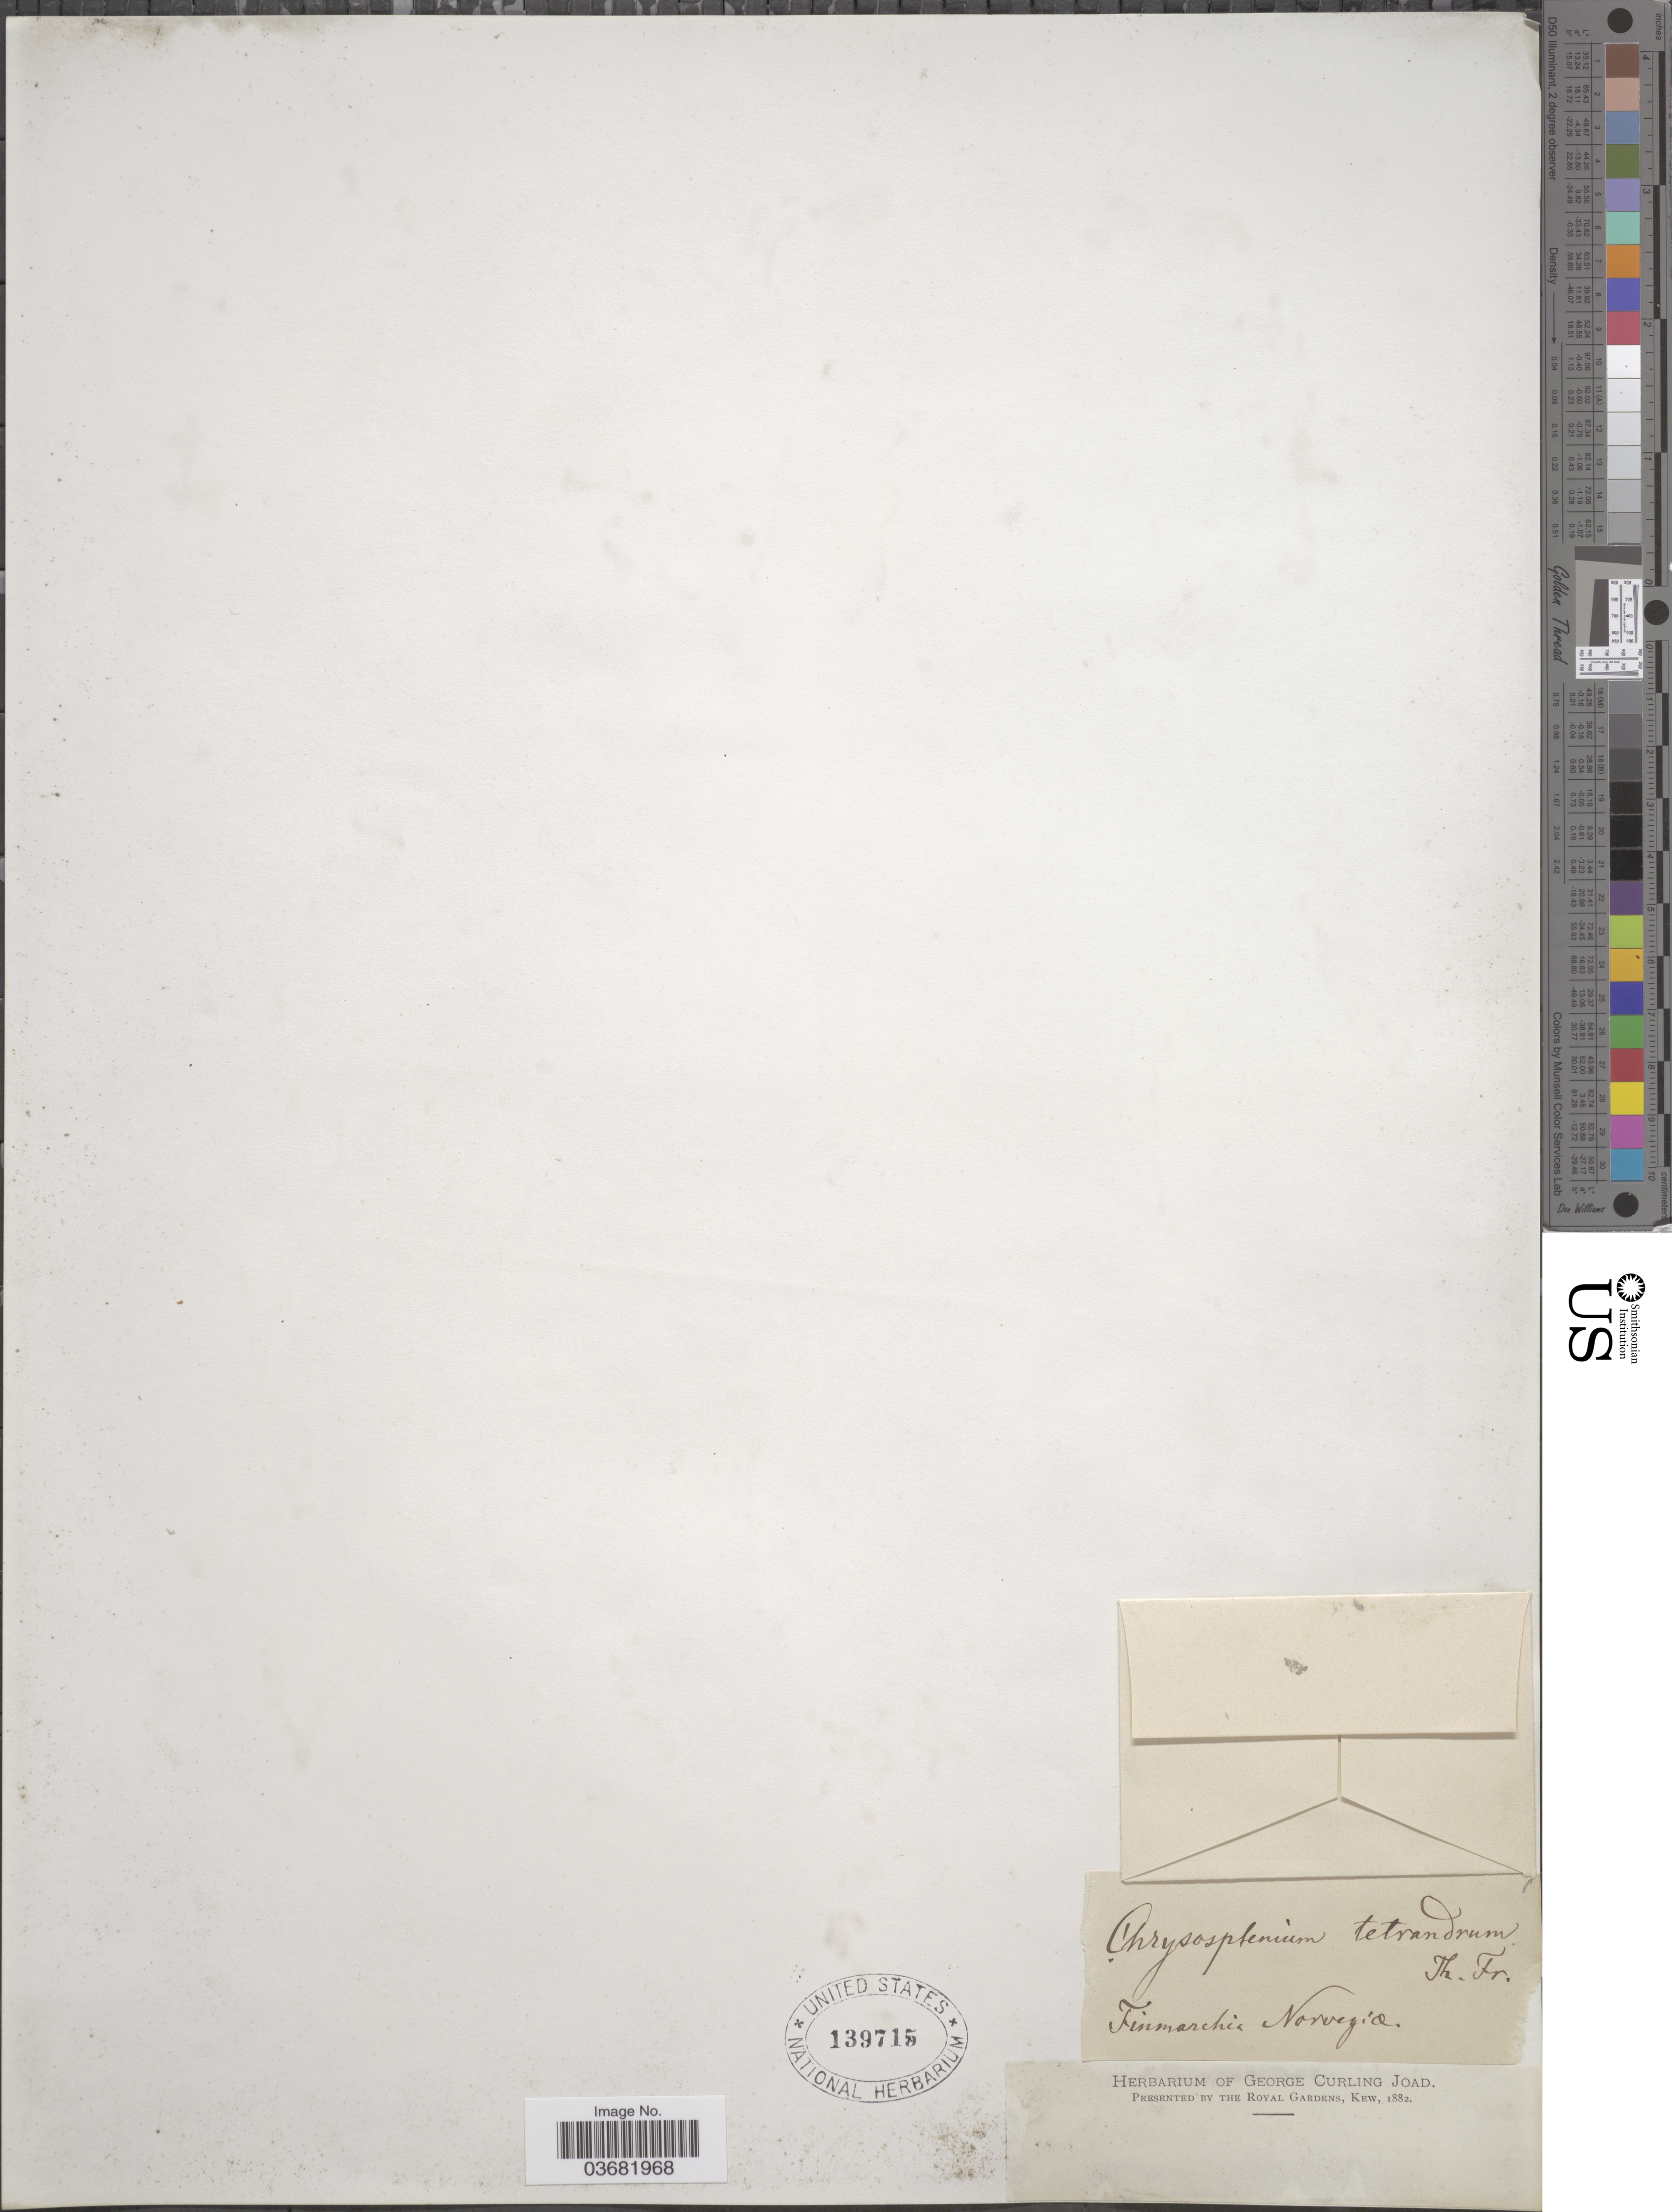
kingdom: Plantae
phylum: Tracheophyta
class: Magnoliopsida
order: Saxifragales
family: Saxifragaceae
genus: Chrysosplenium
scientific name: Chrysosplenium tetrandrum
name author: (N. Lund) Th. Fr.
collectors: ex herb. George Curling Joad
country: Norway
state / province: Finnmark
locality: Finmarchia Norvegia.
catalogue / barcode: US 139715